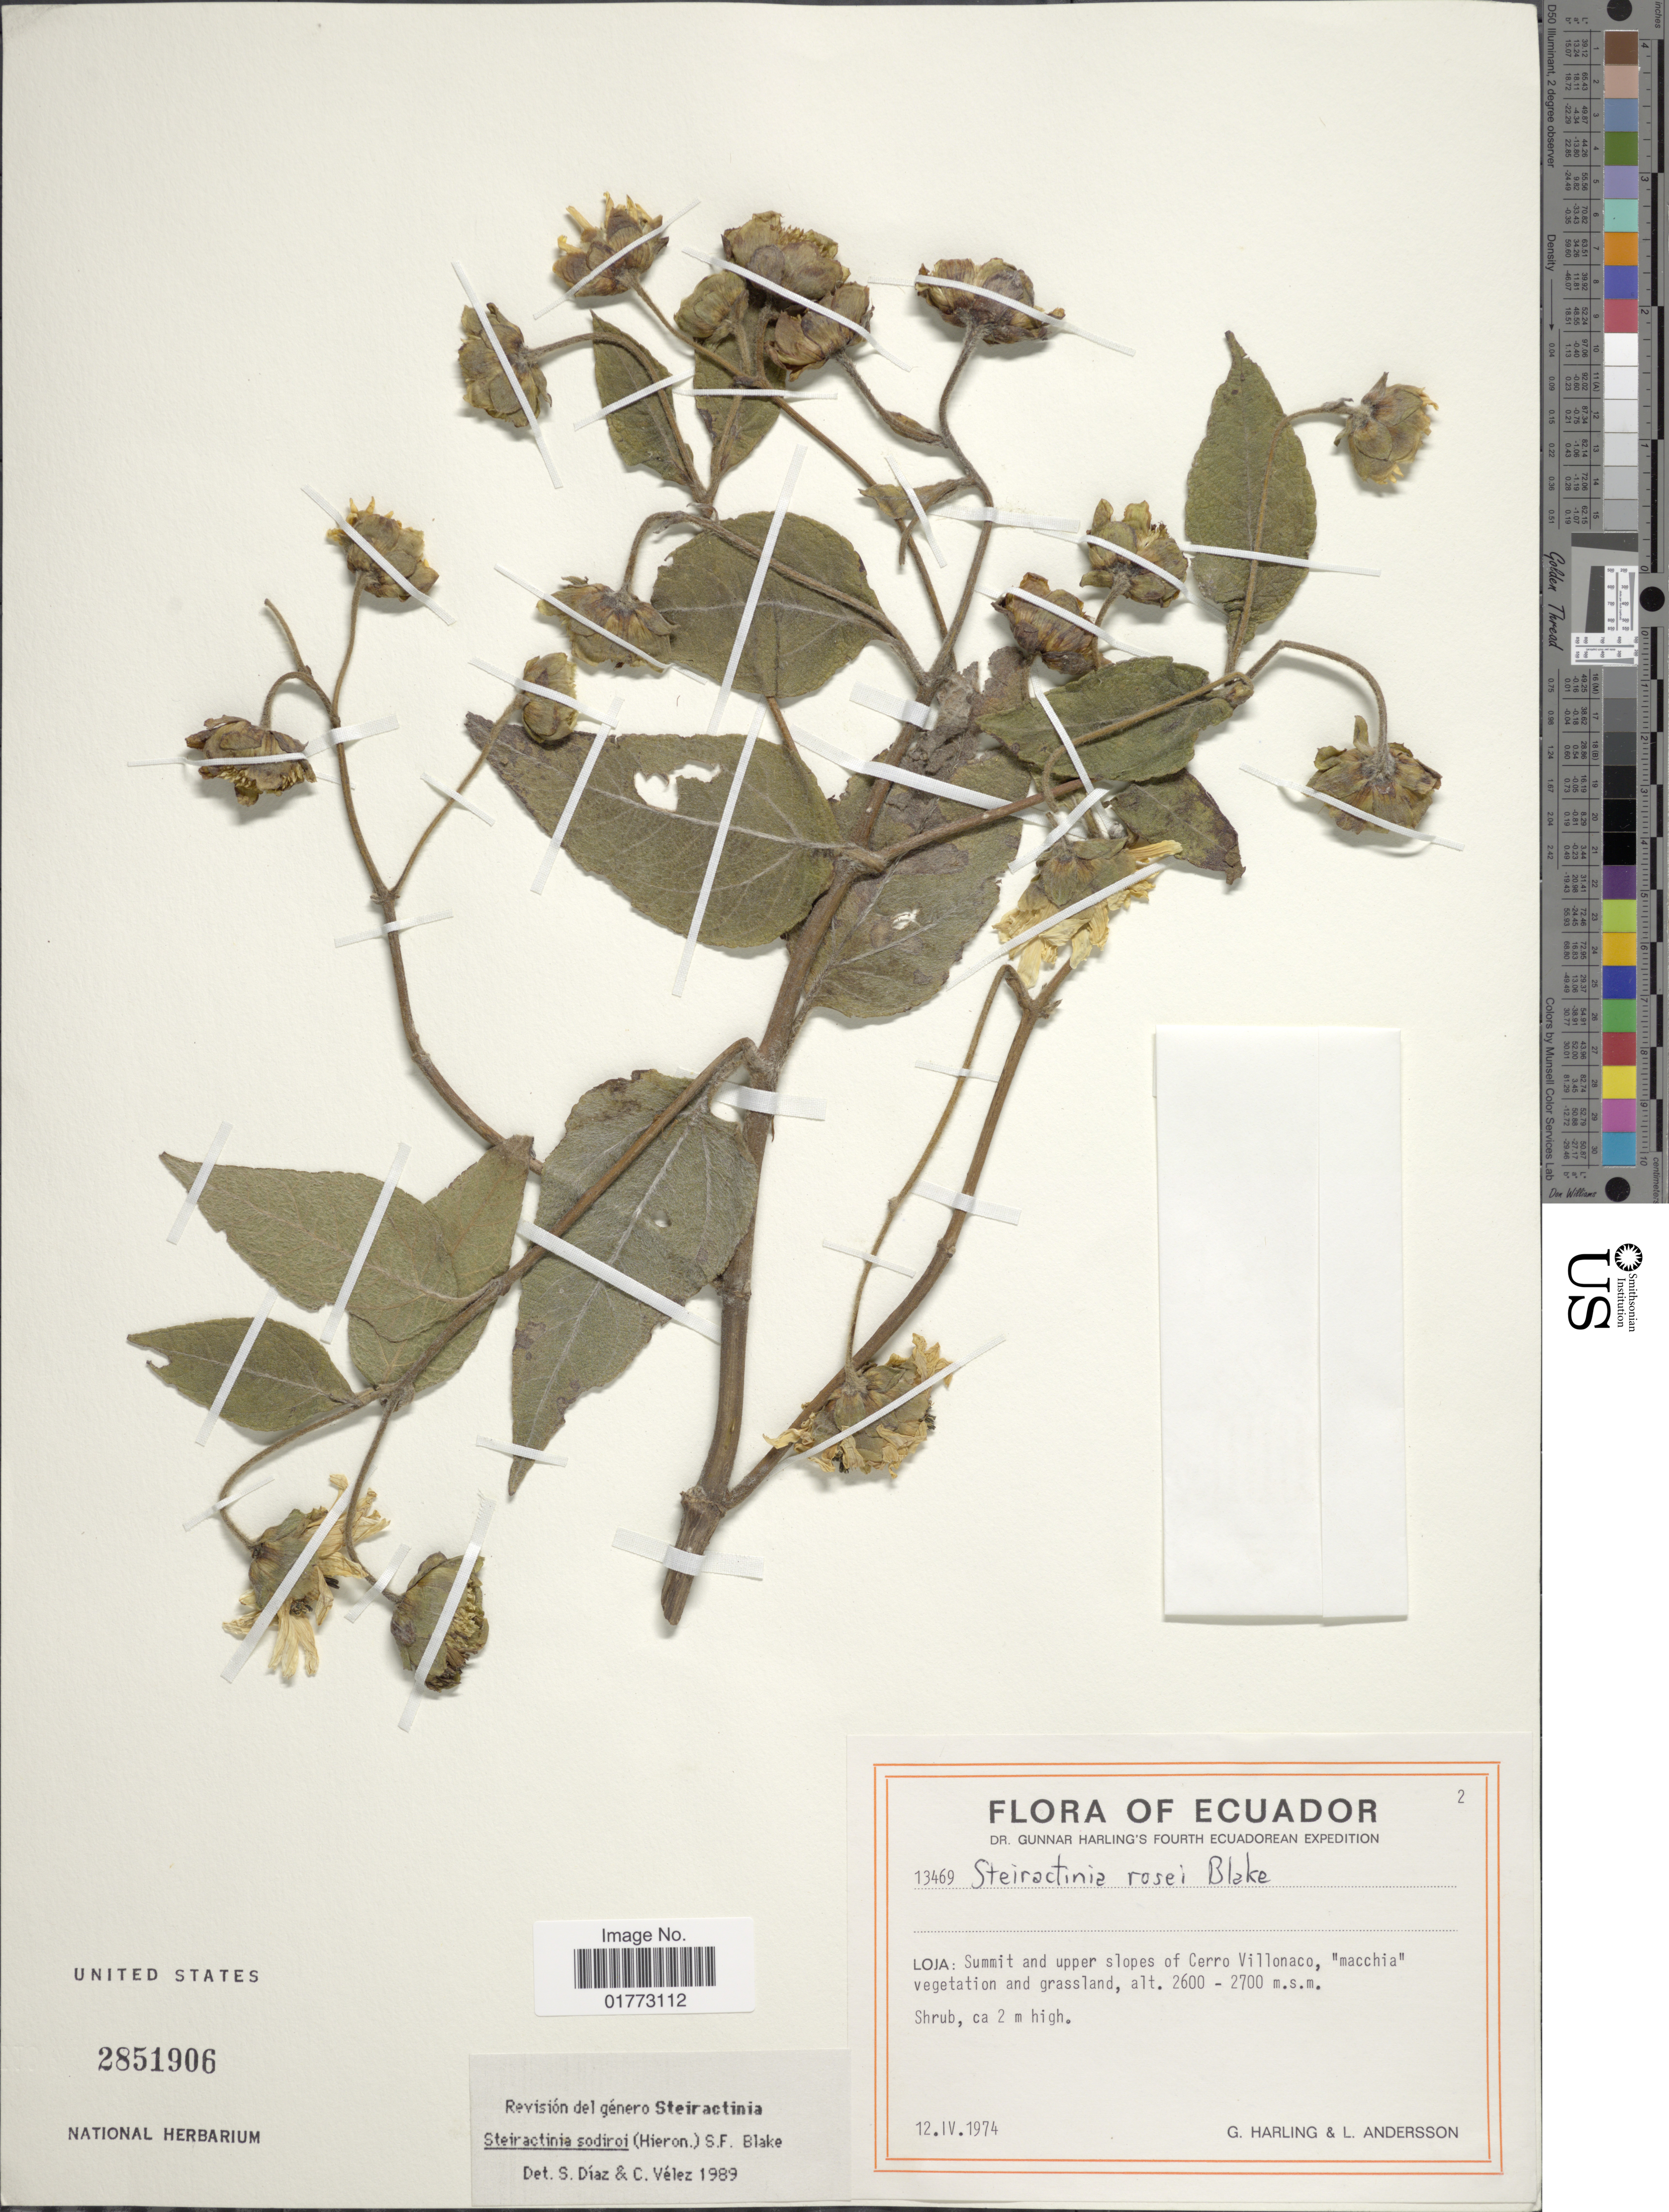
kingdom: Plantae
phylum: Tracheophyta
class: Magnoliopsida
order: Asterales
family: Asteraceae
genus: Steiractinia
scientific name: Steiractinia sodiroi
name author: (Hieron. ex Sodiro) S.F. Blake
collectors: G. Harling & L. Andersson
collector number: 13469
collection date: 1974-04-12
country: Ecuador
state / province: Loja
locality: Summit and upper slopes of Cerro Villonaco, "macchia"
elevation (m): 2600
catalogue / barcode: US 2851906